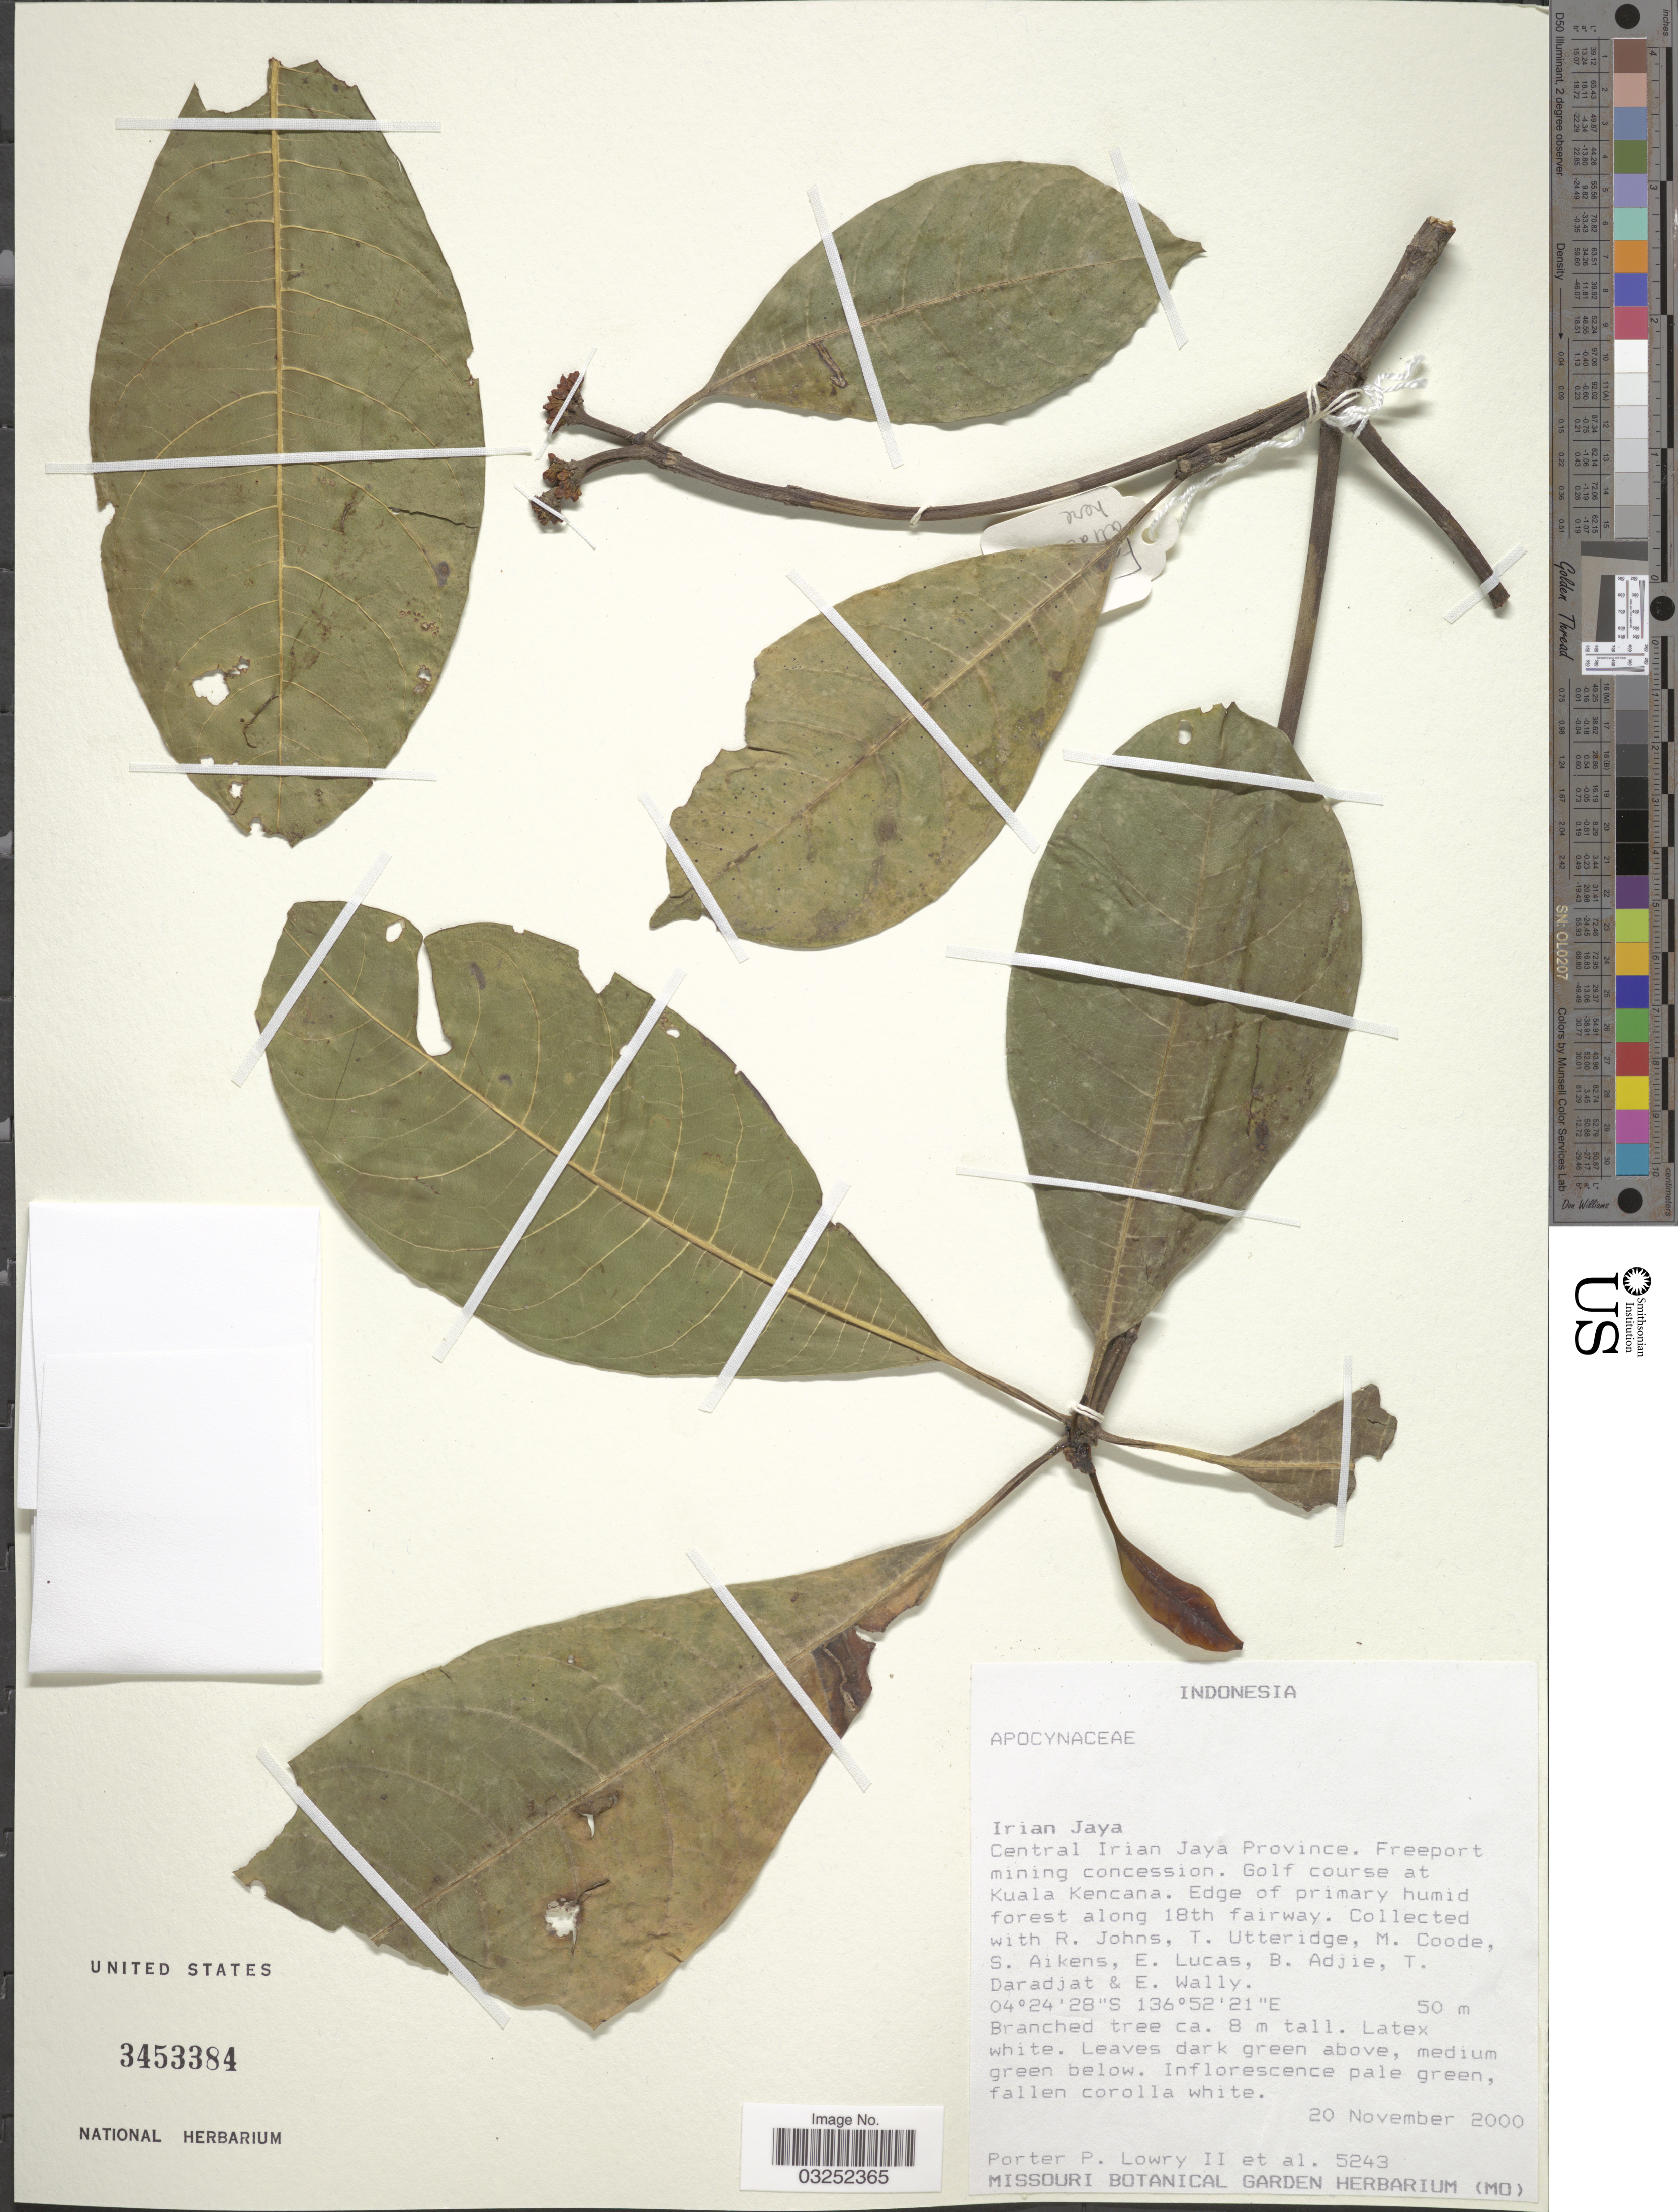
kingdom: Plantae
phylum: Tracheophyta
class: Magnoliopsida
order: Gentianales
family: Apocynaceae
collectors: P. P. Lowry, R. Johns, T. M. A. Utteridge & M. Coode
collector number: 5243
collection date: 2000-11-20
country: Indonesia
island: New Guinea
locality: Irian Jaya, Central Irian Jaya Province. Freeport mining concession. Golf course at Kuala Kencana. Edge of primary humid forest along 18th fairway.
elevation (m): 50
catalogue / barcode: US 3453384